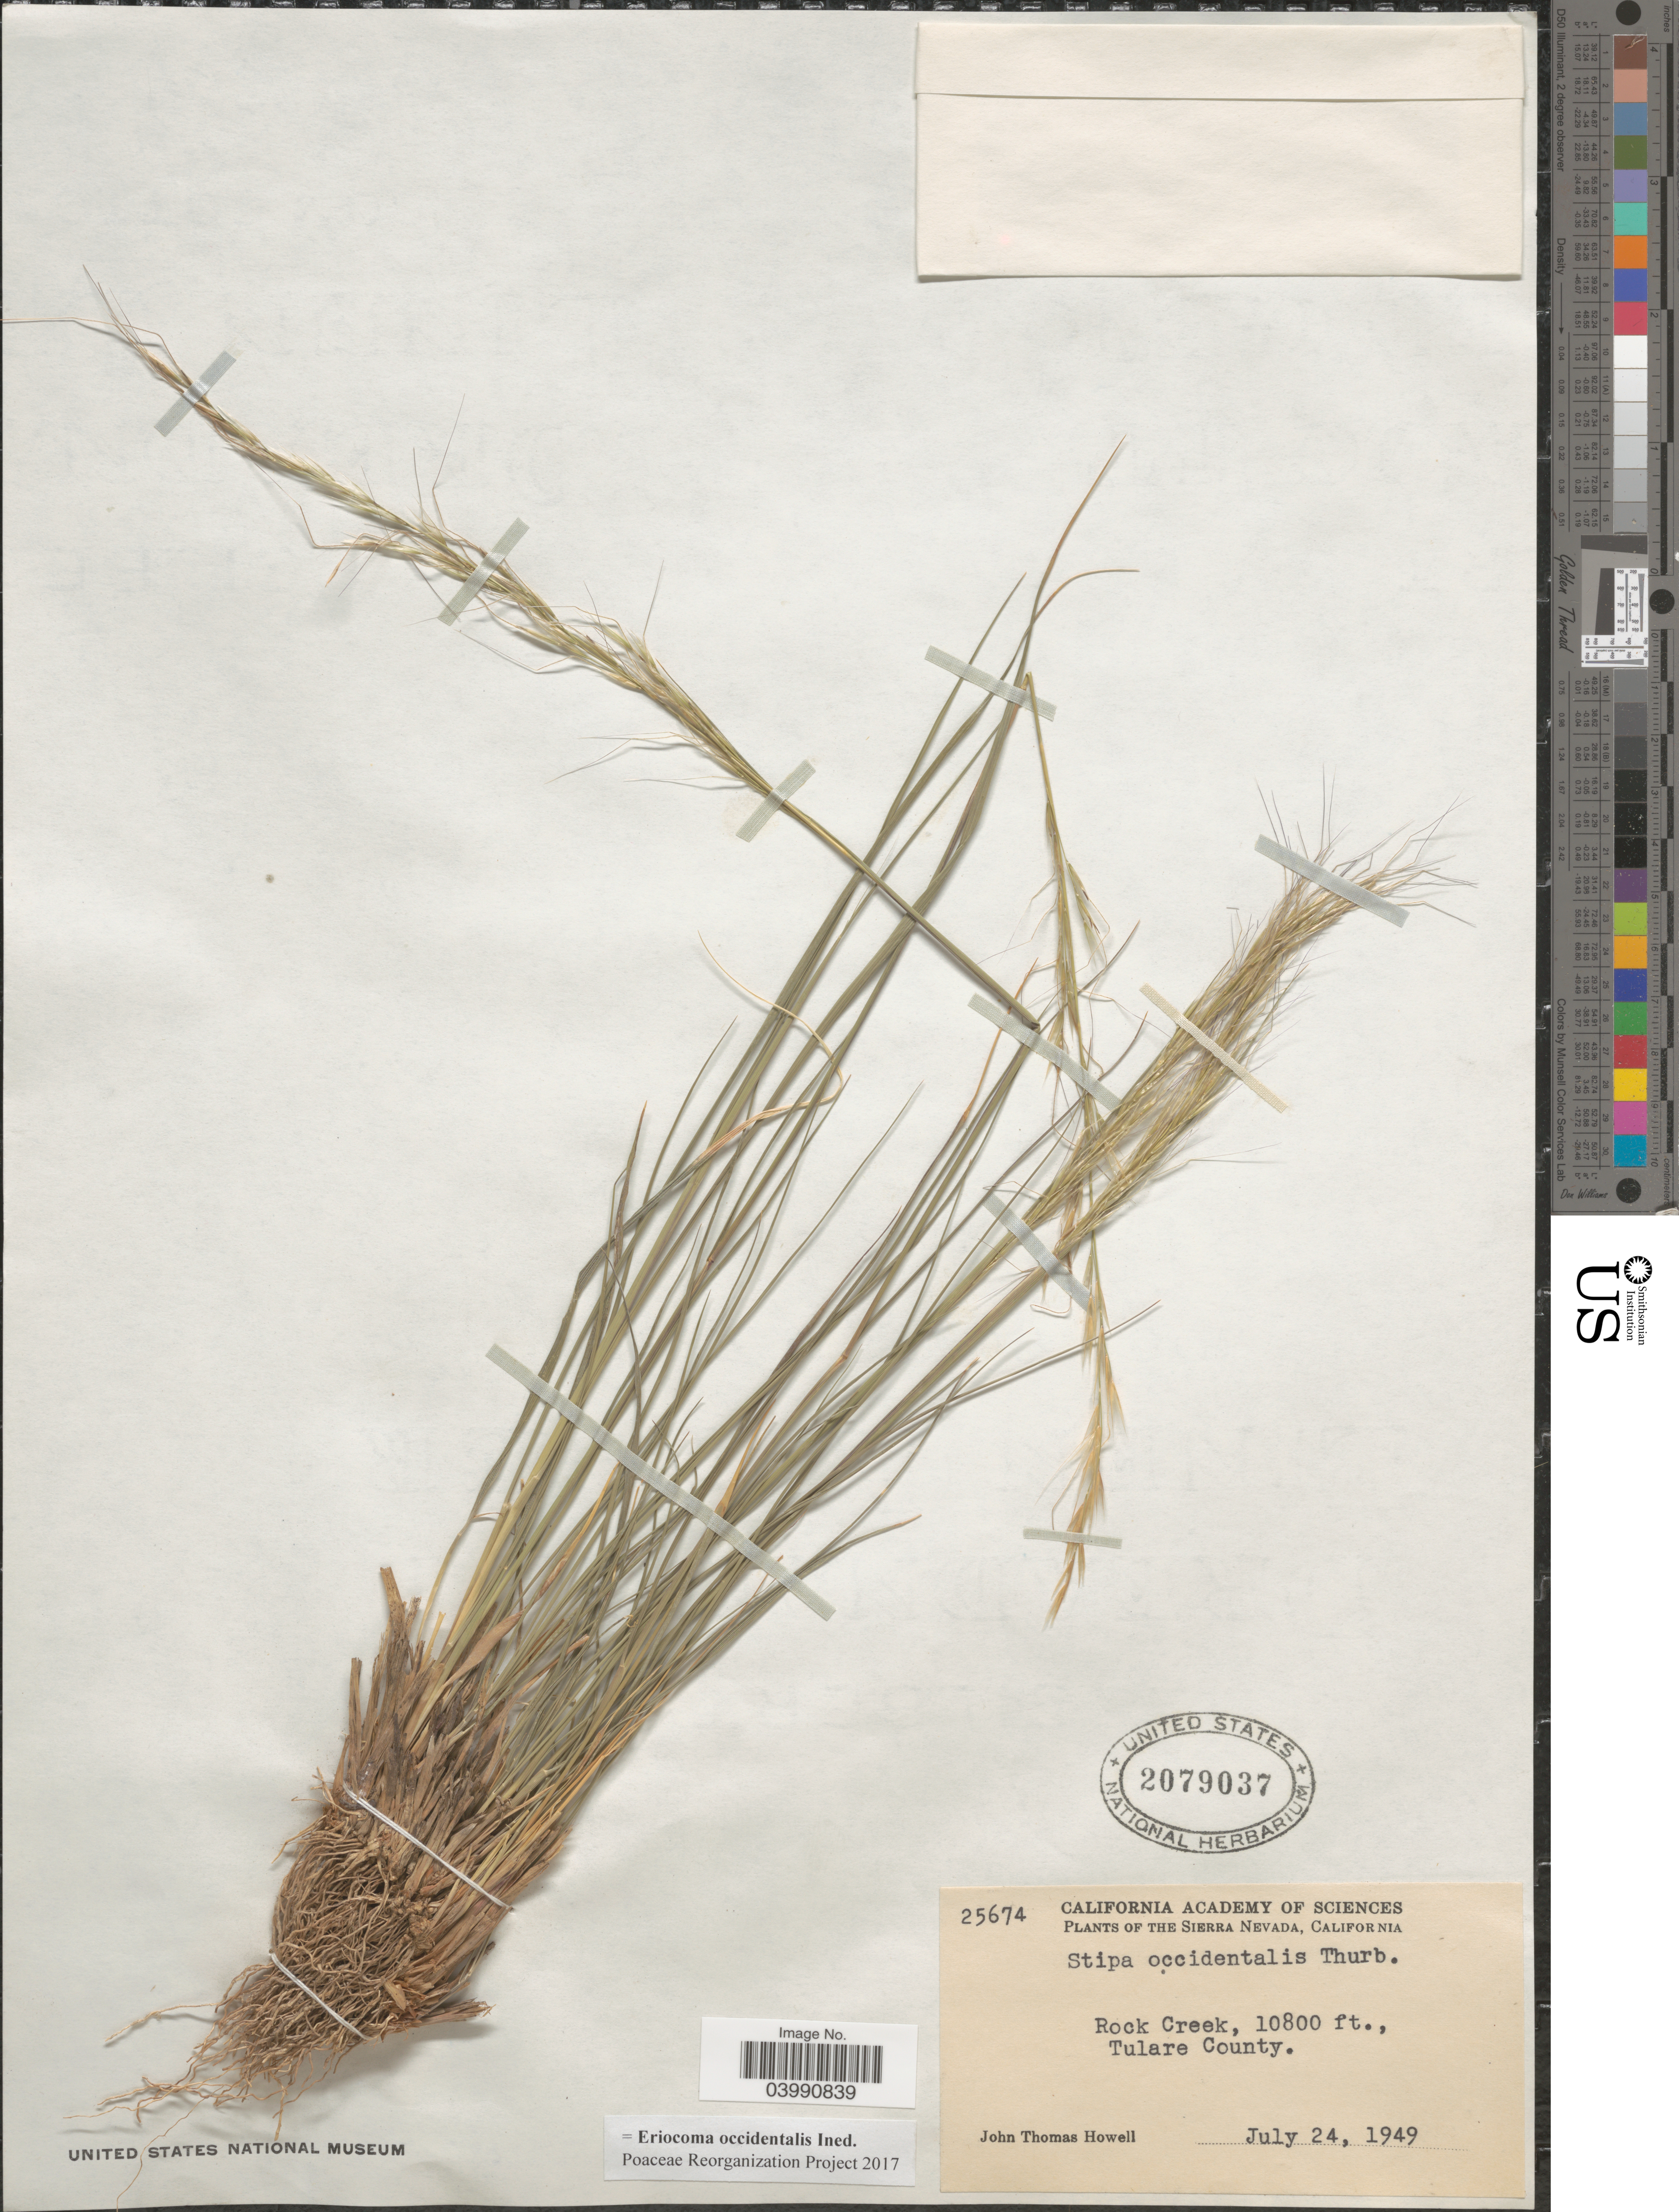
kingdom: Plantae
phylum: Tracheophyta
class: Liliopsida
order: Poales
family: Poaceae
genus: Eriocoma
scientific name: Eriocoma occidentalis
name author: (Thurb. ex S. Watson) Romasch.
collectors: J. T. Howell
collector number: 25674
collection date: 1949-07-24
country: United States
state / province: California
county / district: Tulare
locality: The Sierra Nevada. Rock Creek, Tulare County.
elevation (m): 3292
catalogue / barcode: US 2079037